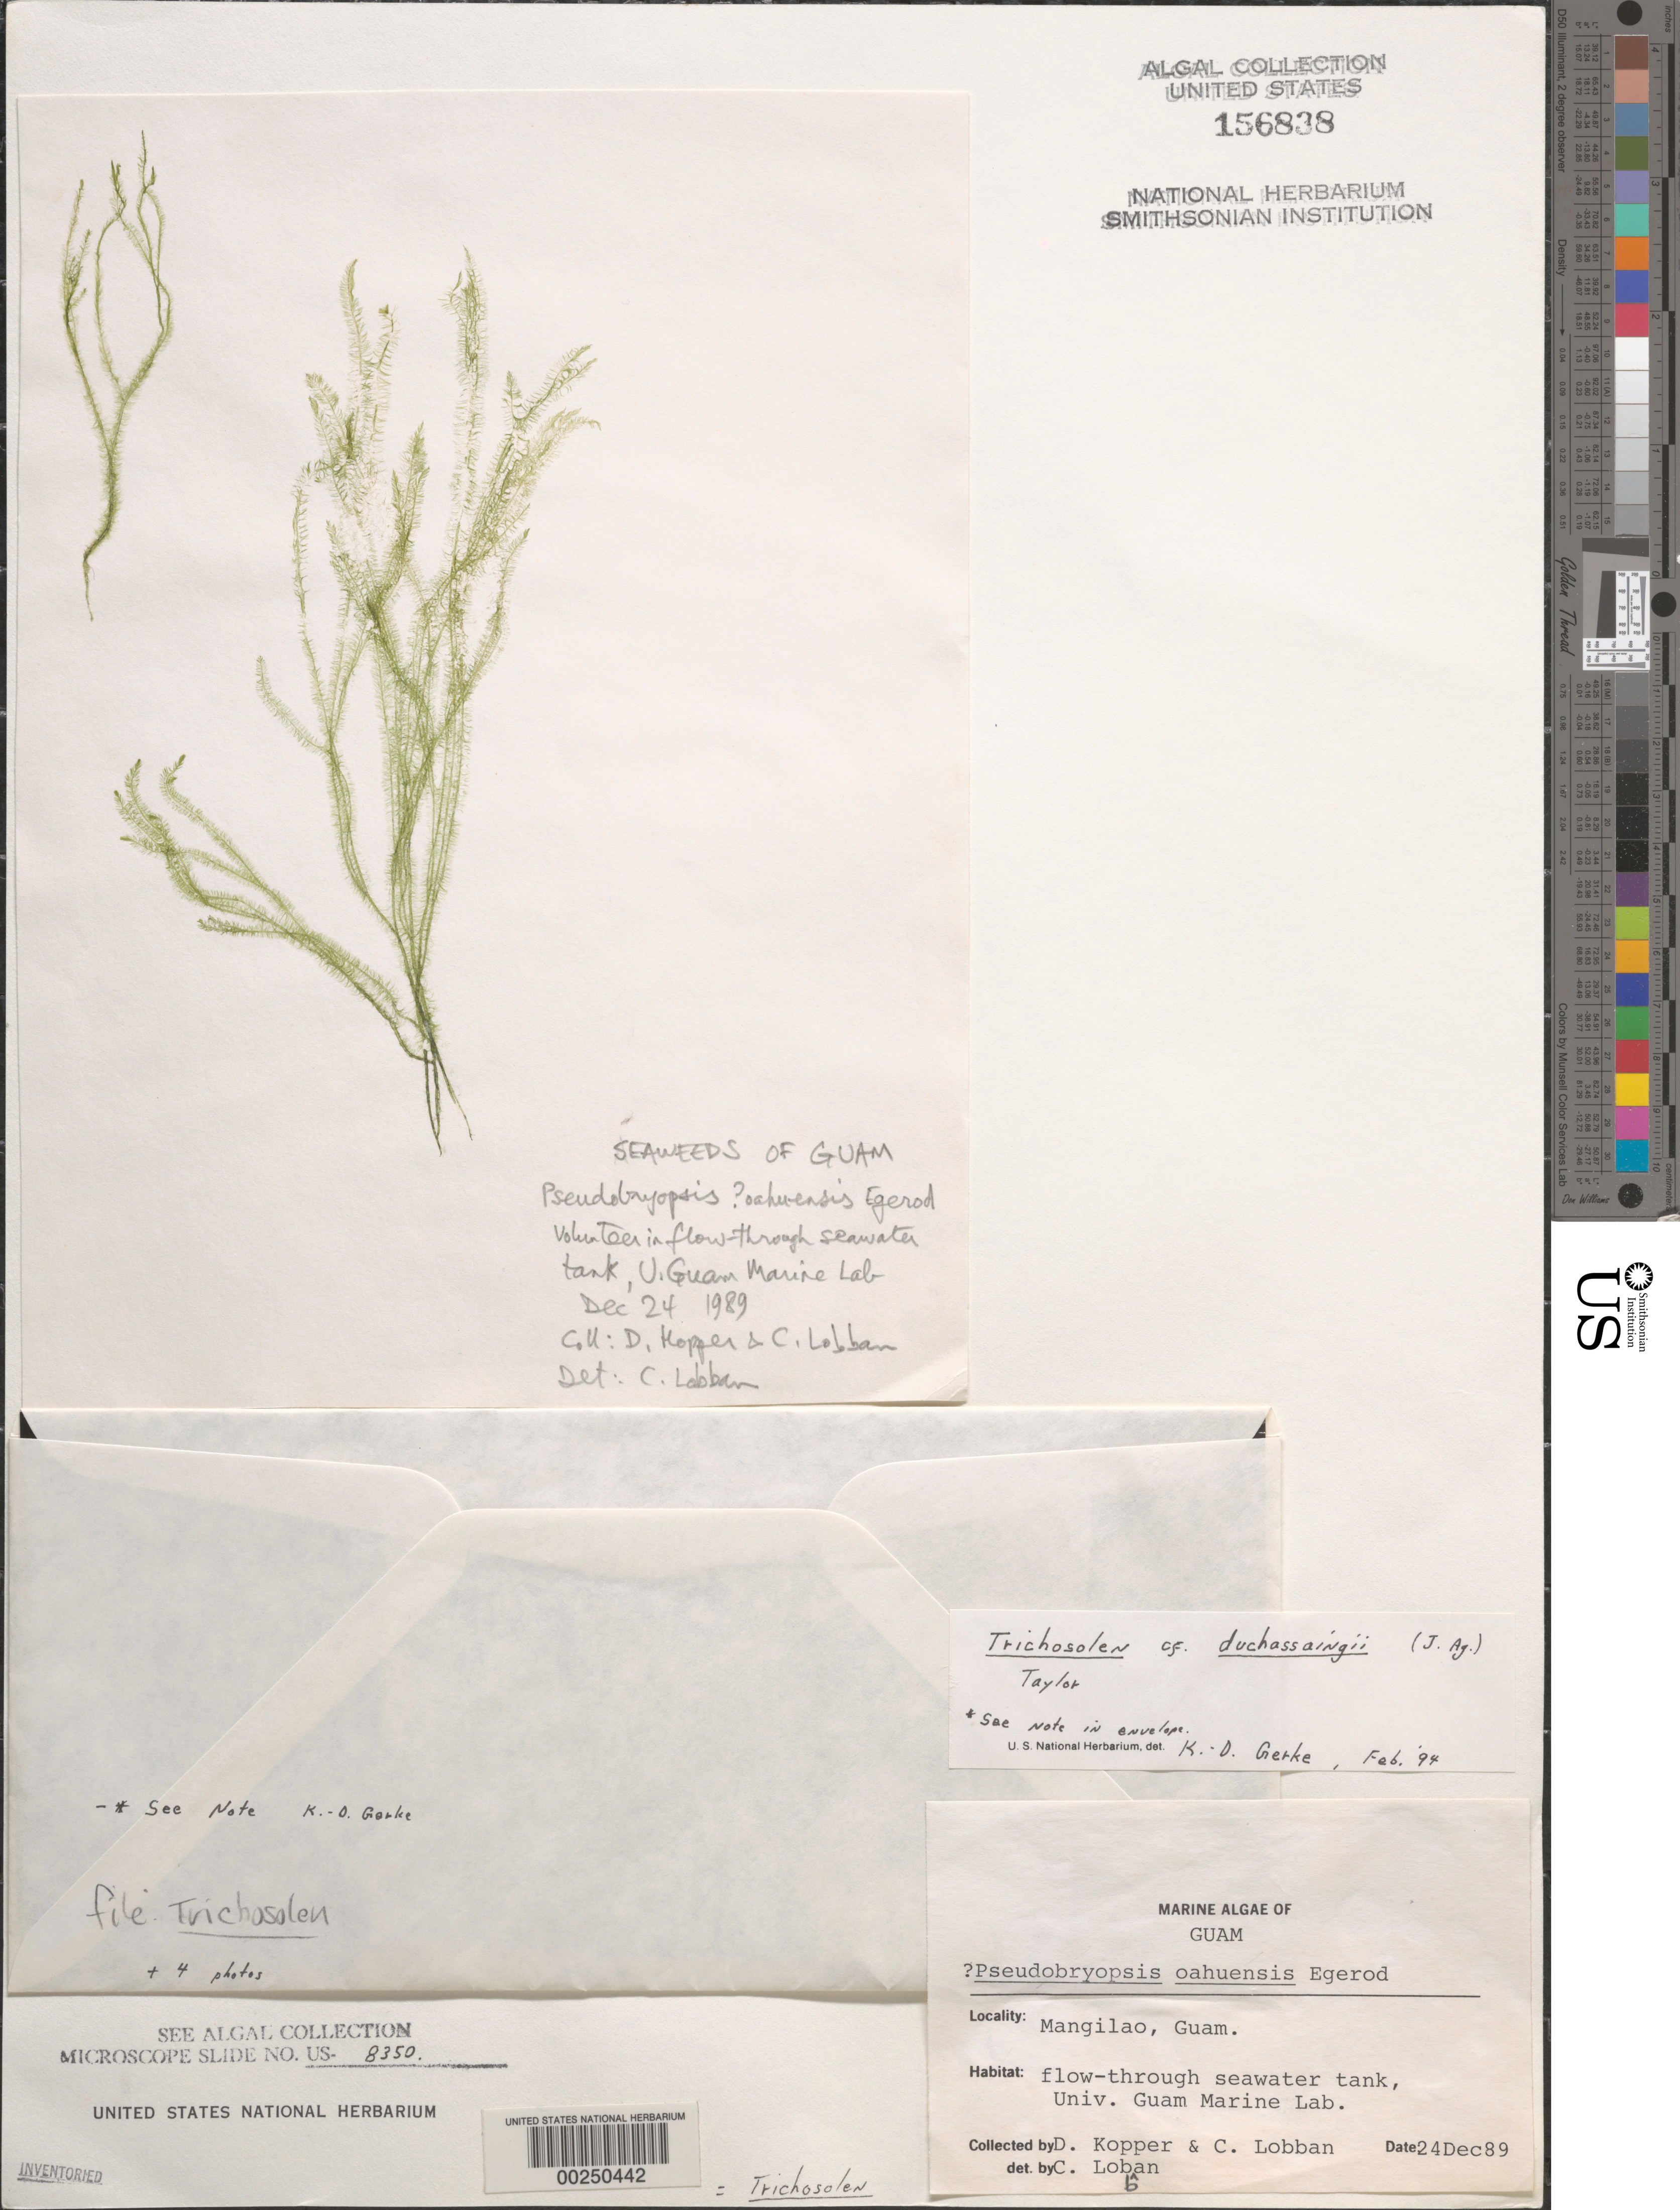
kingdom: Plantae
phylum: Chlorophyta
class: Ulvophyceae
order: Bryopsidales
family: Bryopsidaceae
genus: Trichosolen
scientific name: Trichosolen sp.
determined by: Gerke, K. -D.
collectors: D. Kopper & C. Lobban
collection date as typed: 24 Dec 1989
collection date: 1989-12-24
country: Guam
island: Guam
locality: Mangilao,University of Guam Marine Laboratory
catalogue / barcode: US 156838